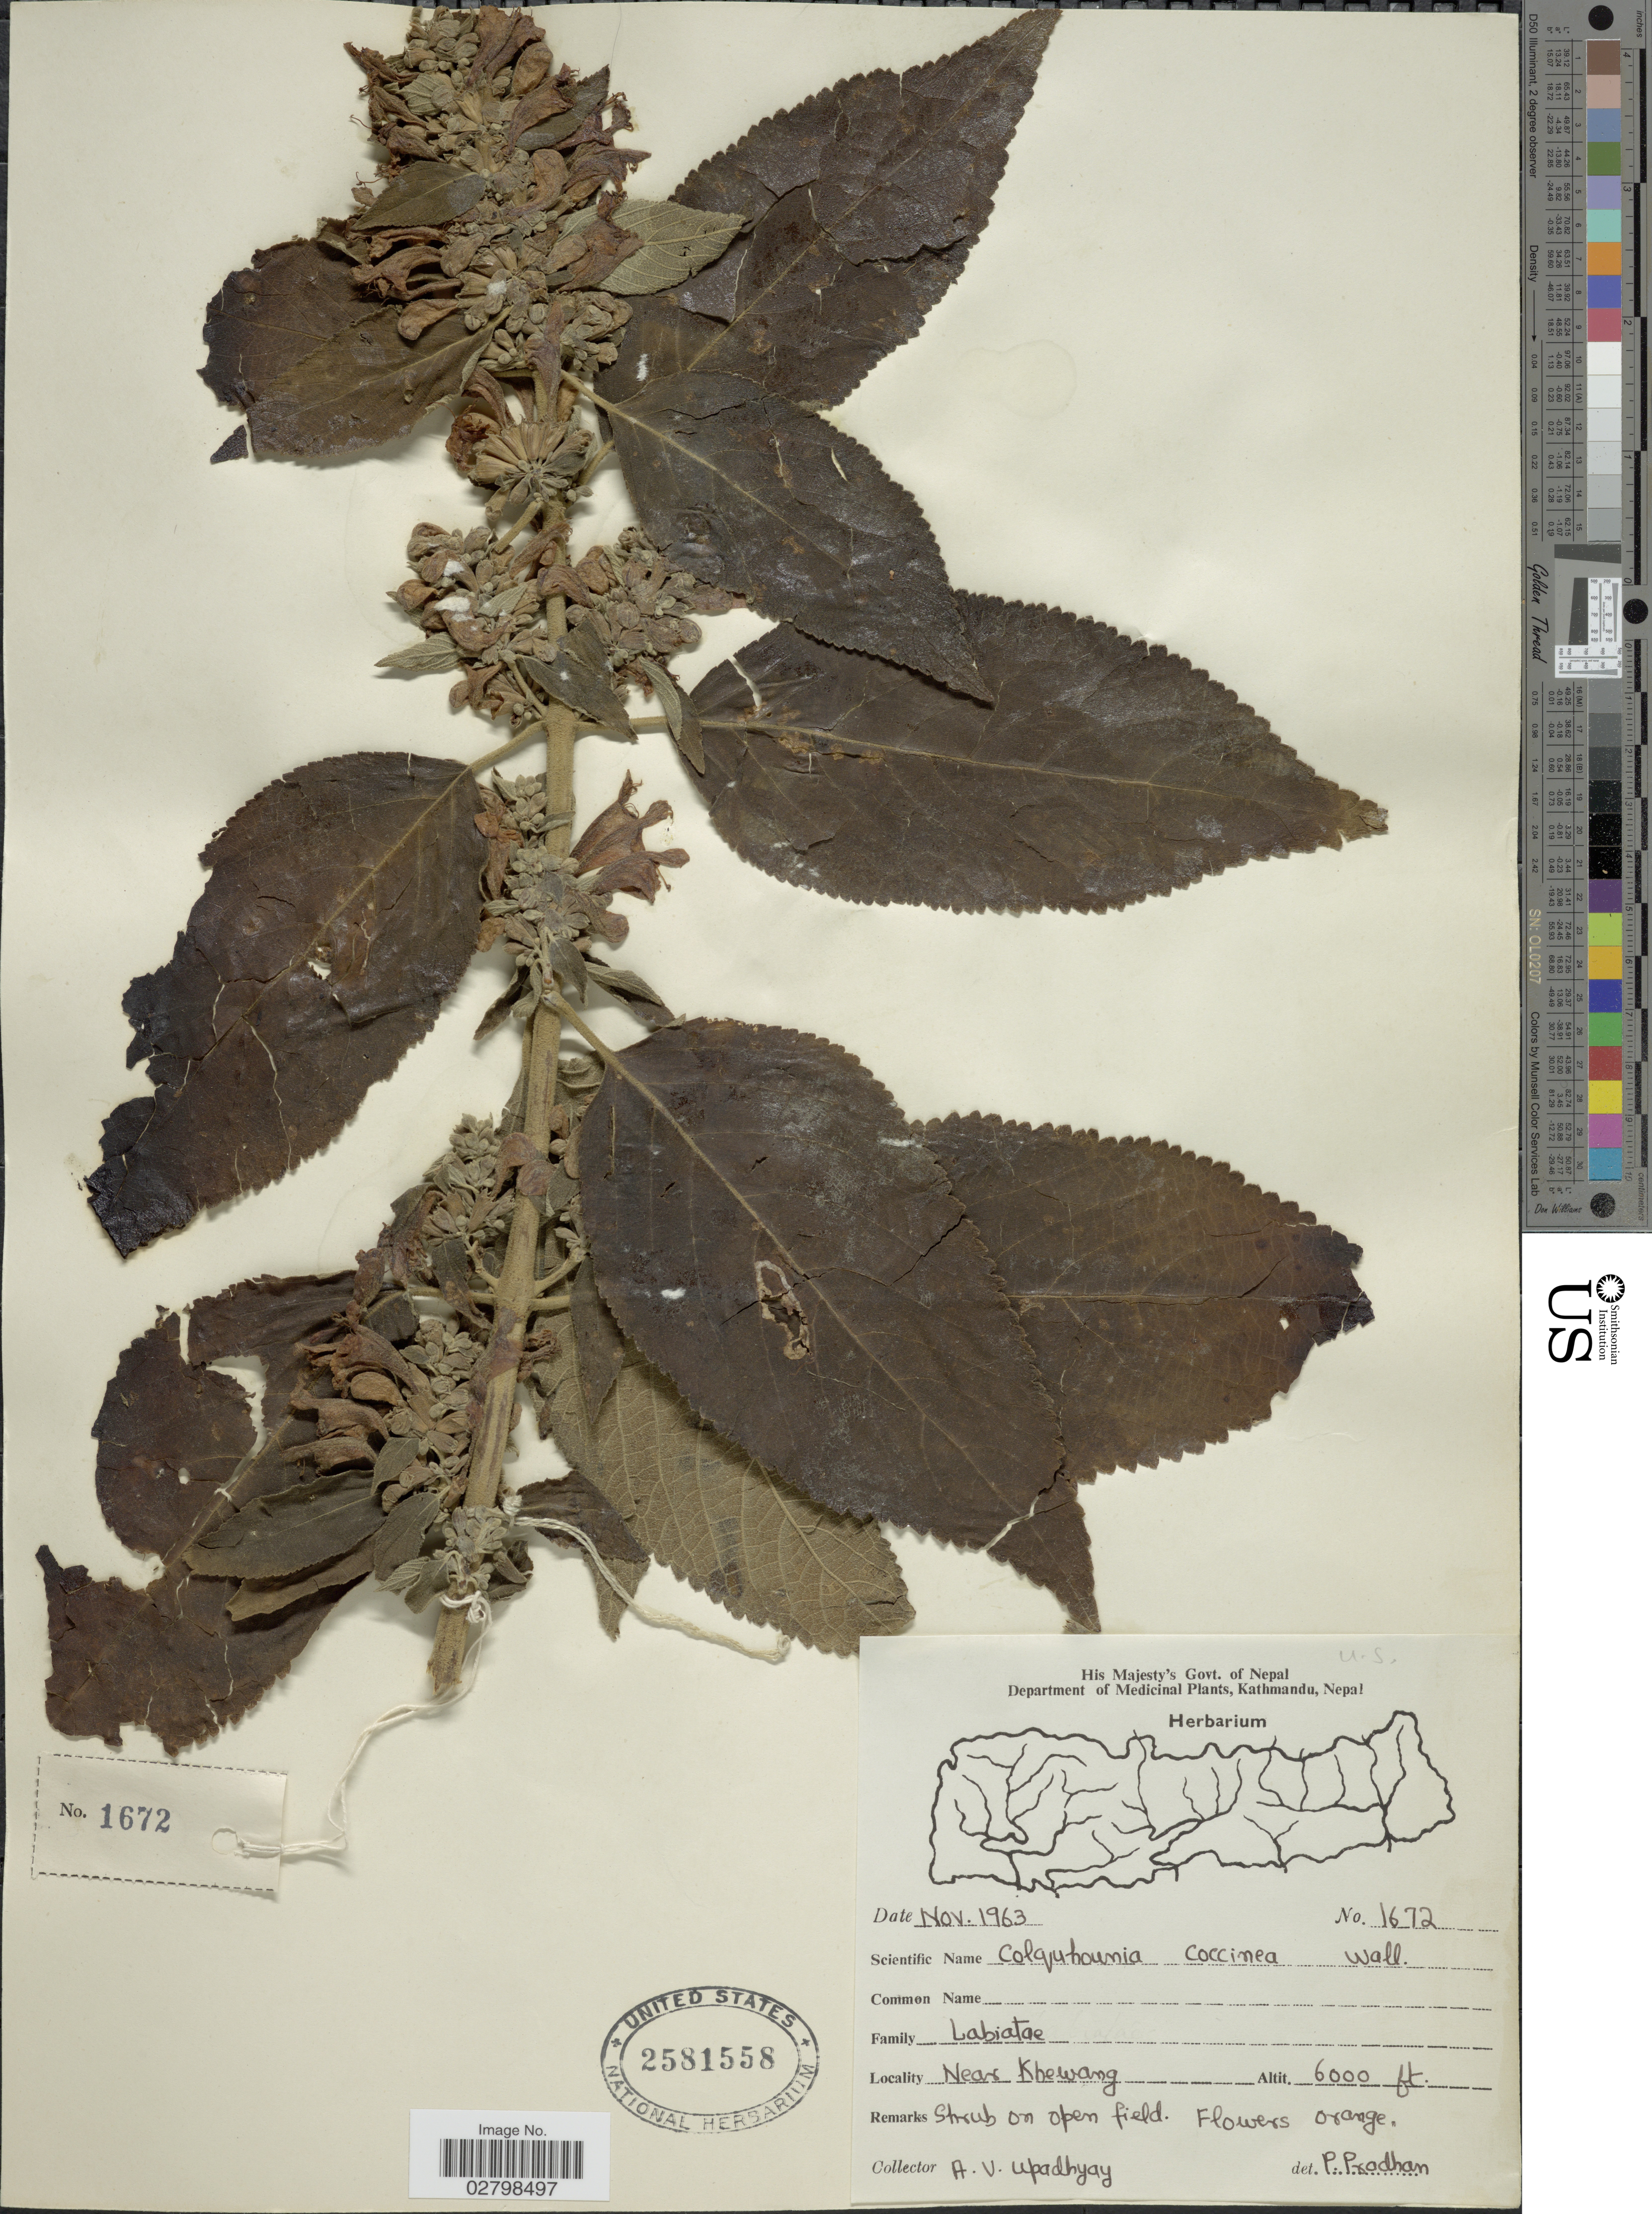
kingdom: Plantae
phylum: Tracheophyta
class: Magnoliopsida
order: Lamiales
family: Lamiaceae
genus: Colquhounia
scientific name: Colquhounia coccinea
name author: Wall.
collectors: A. V. Upadhyay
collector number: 1672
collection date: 1963-11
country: Nepal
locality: Kathmandu. Near Khewang.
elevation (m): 1829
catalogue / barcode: US 2581558